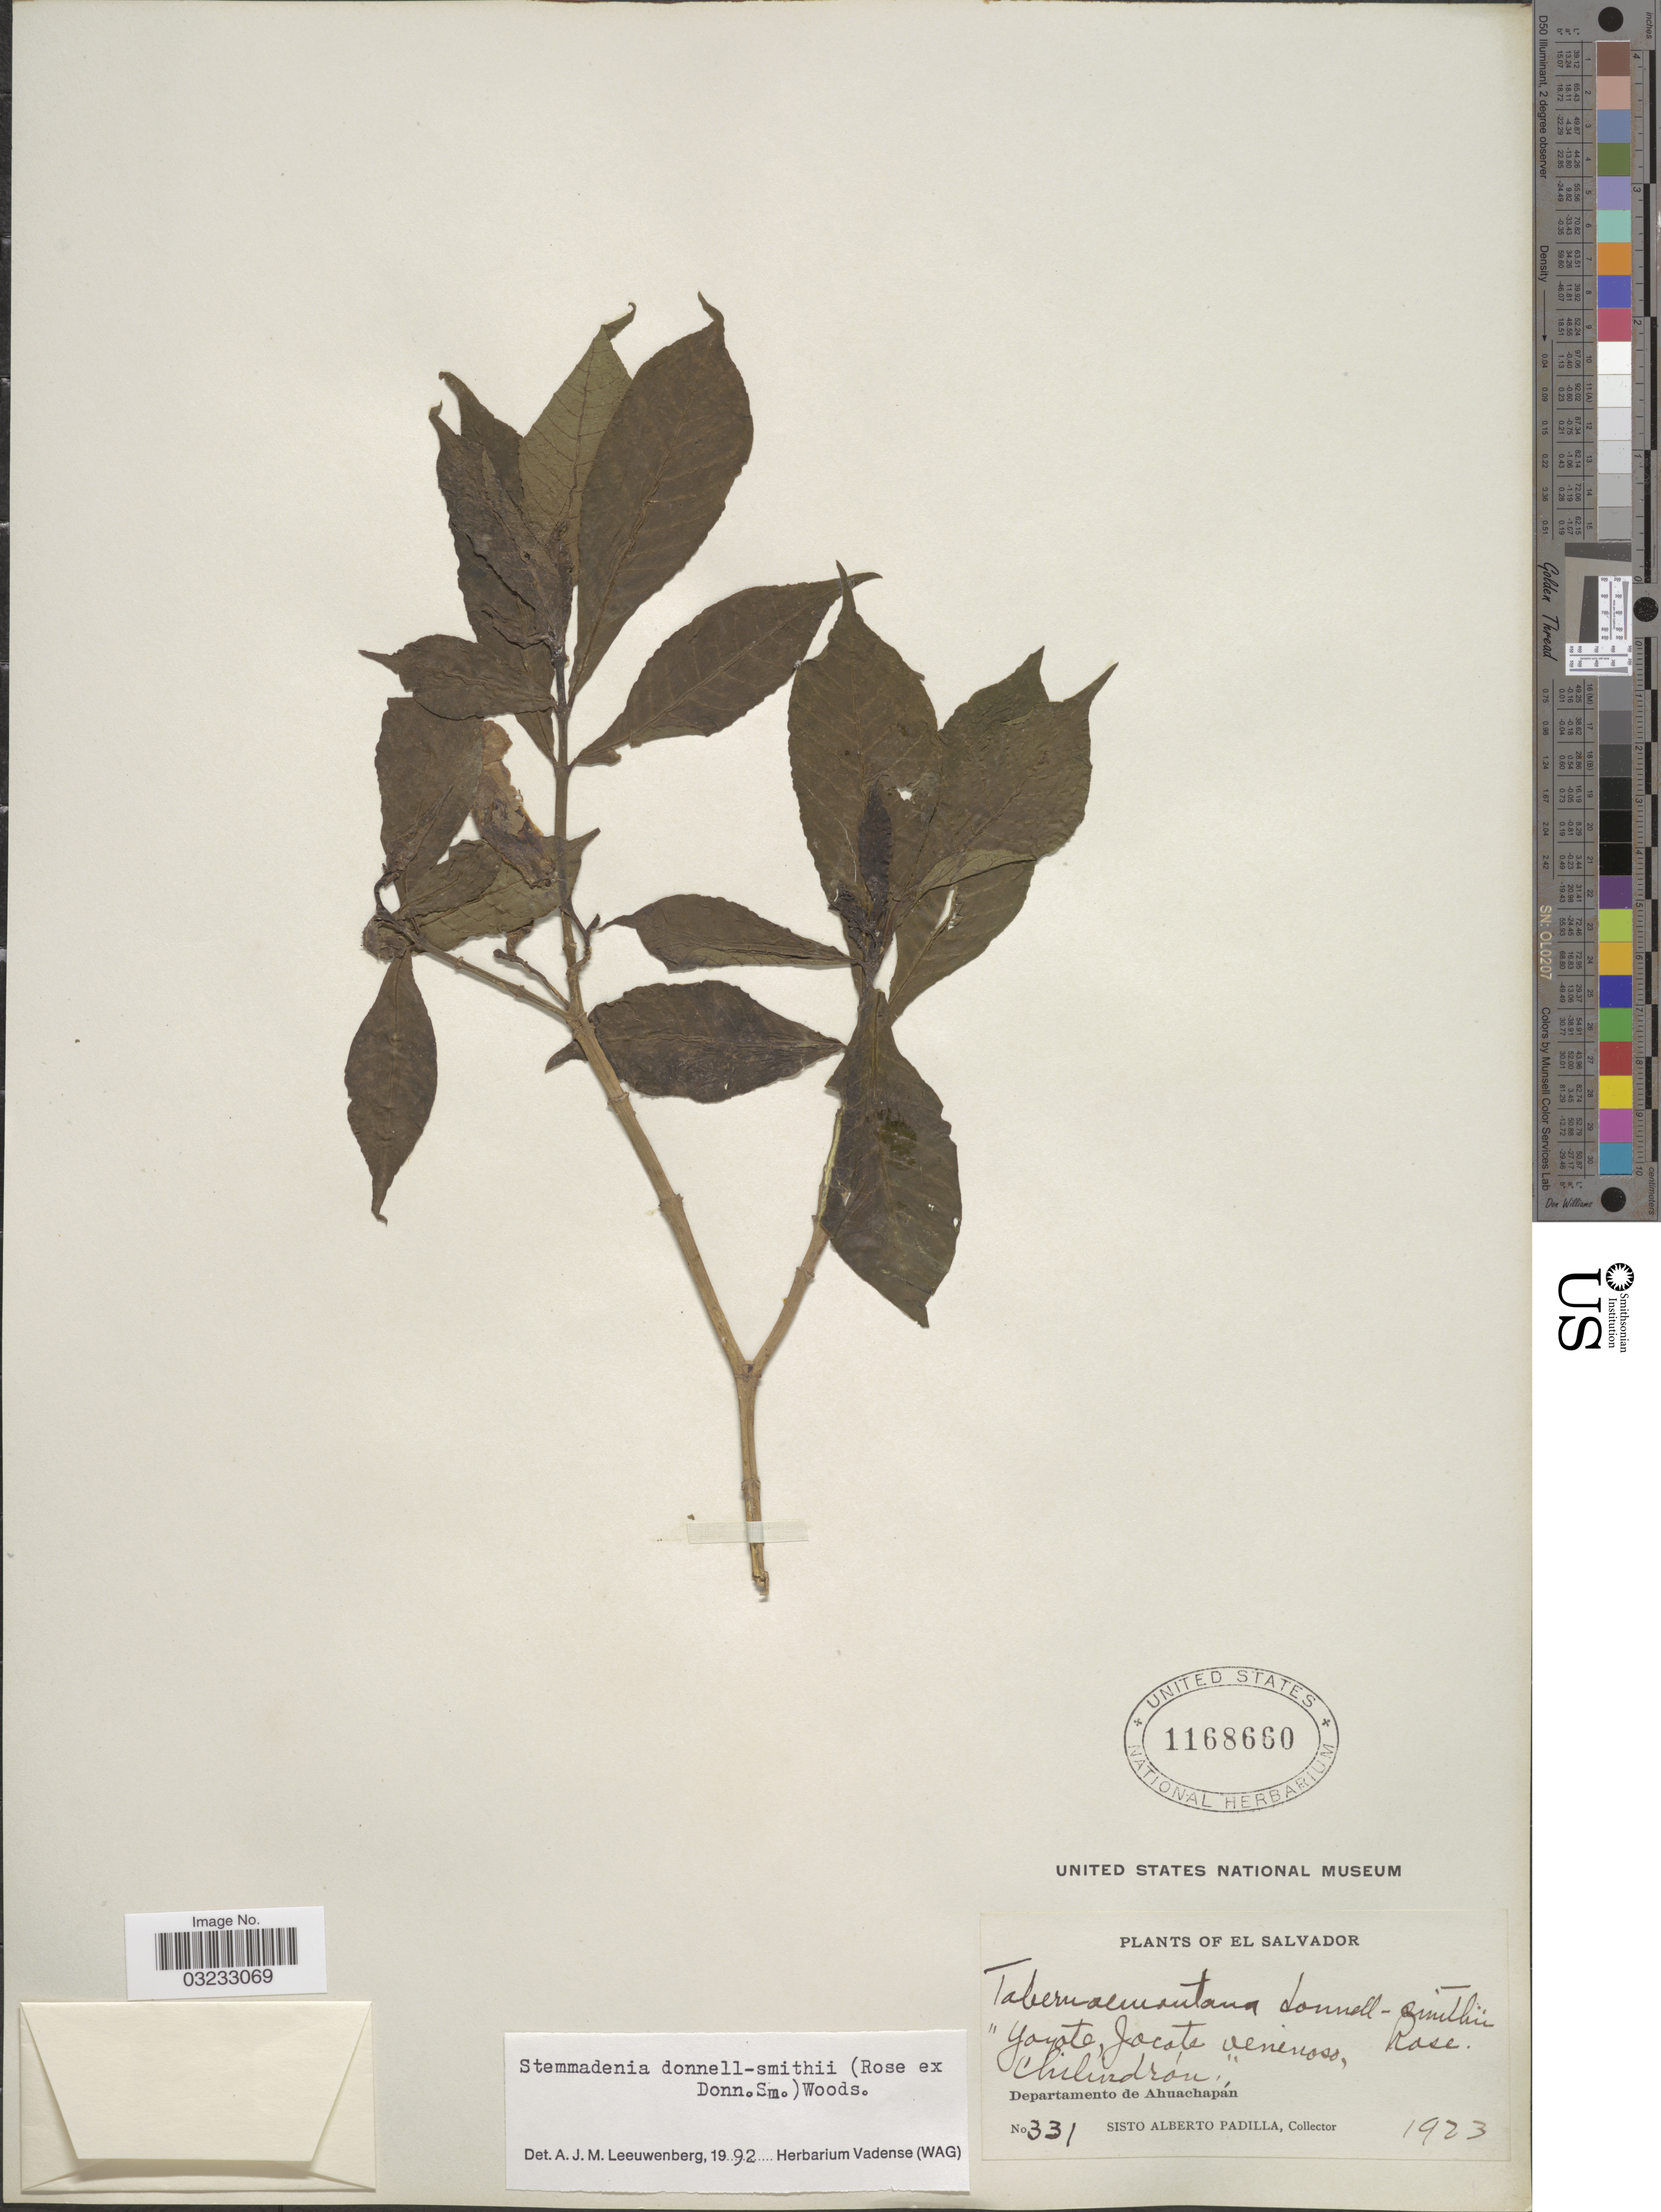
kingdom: Plantae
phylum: Tracheophyta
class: Magnoliopsida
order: Gentianales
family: Apocynaceae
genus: Stemmadenia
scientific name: Stemmadenia donnell-smithii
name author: (Rose ex Donn. Sm.) Woodson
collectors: S. A. Padilla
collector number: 331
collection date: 1923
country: El Salvador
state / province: Ahuachapan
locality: Departamento de Ahuachapán.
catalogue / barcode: US 1168660